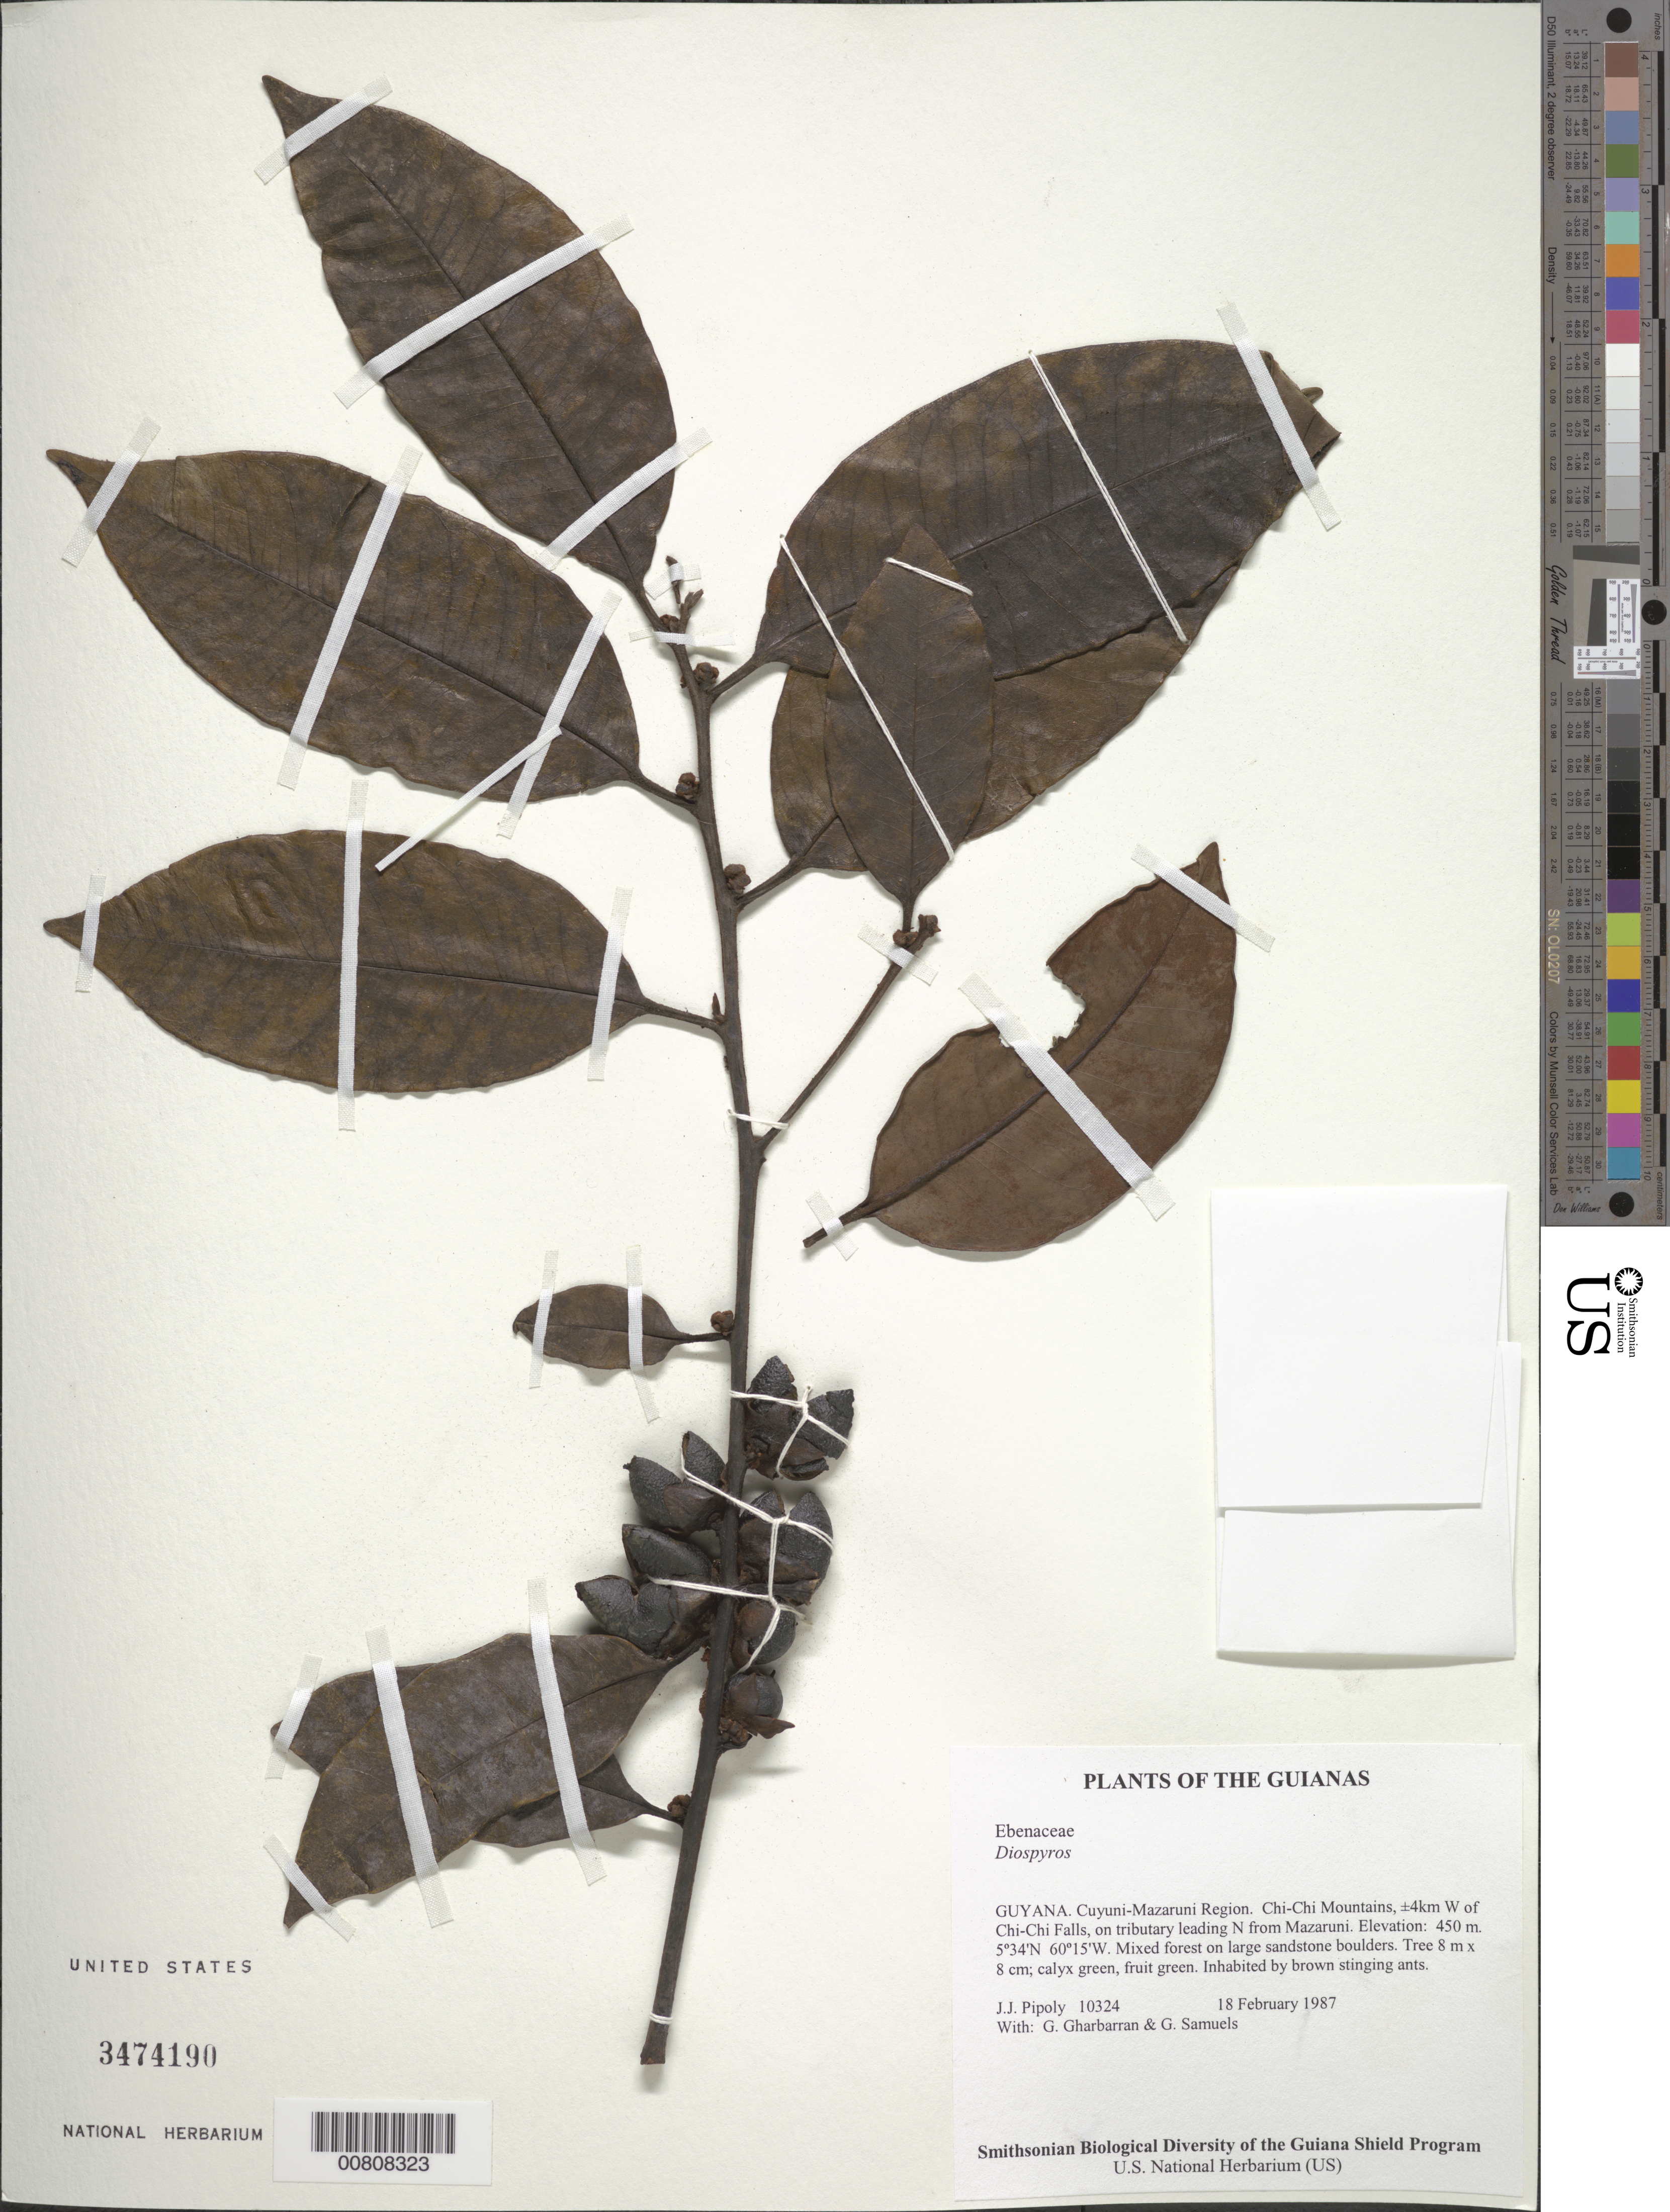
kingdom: Plantae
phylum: Tracheophyta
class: Magnoliopsida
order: Ericales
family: Ebenaceae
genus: Diospyros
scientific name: Diospyros sp.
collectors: J. J. Pipoly, G. Gharbarran & G. Samuels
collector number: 10324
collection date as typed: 18 February 1987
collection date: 1987-02-18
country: Guyana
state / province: Cuyuni-Mazaruni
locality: Chi-Chi Mountains, ±4km W of Chi-Chi Falls, on tributary leading N from Mazaruni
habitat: Mixed forest on large sandstone boulders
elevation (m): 450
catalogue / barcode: US 3474190